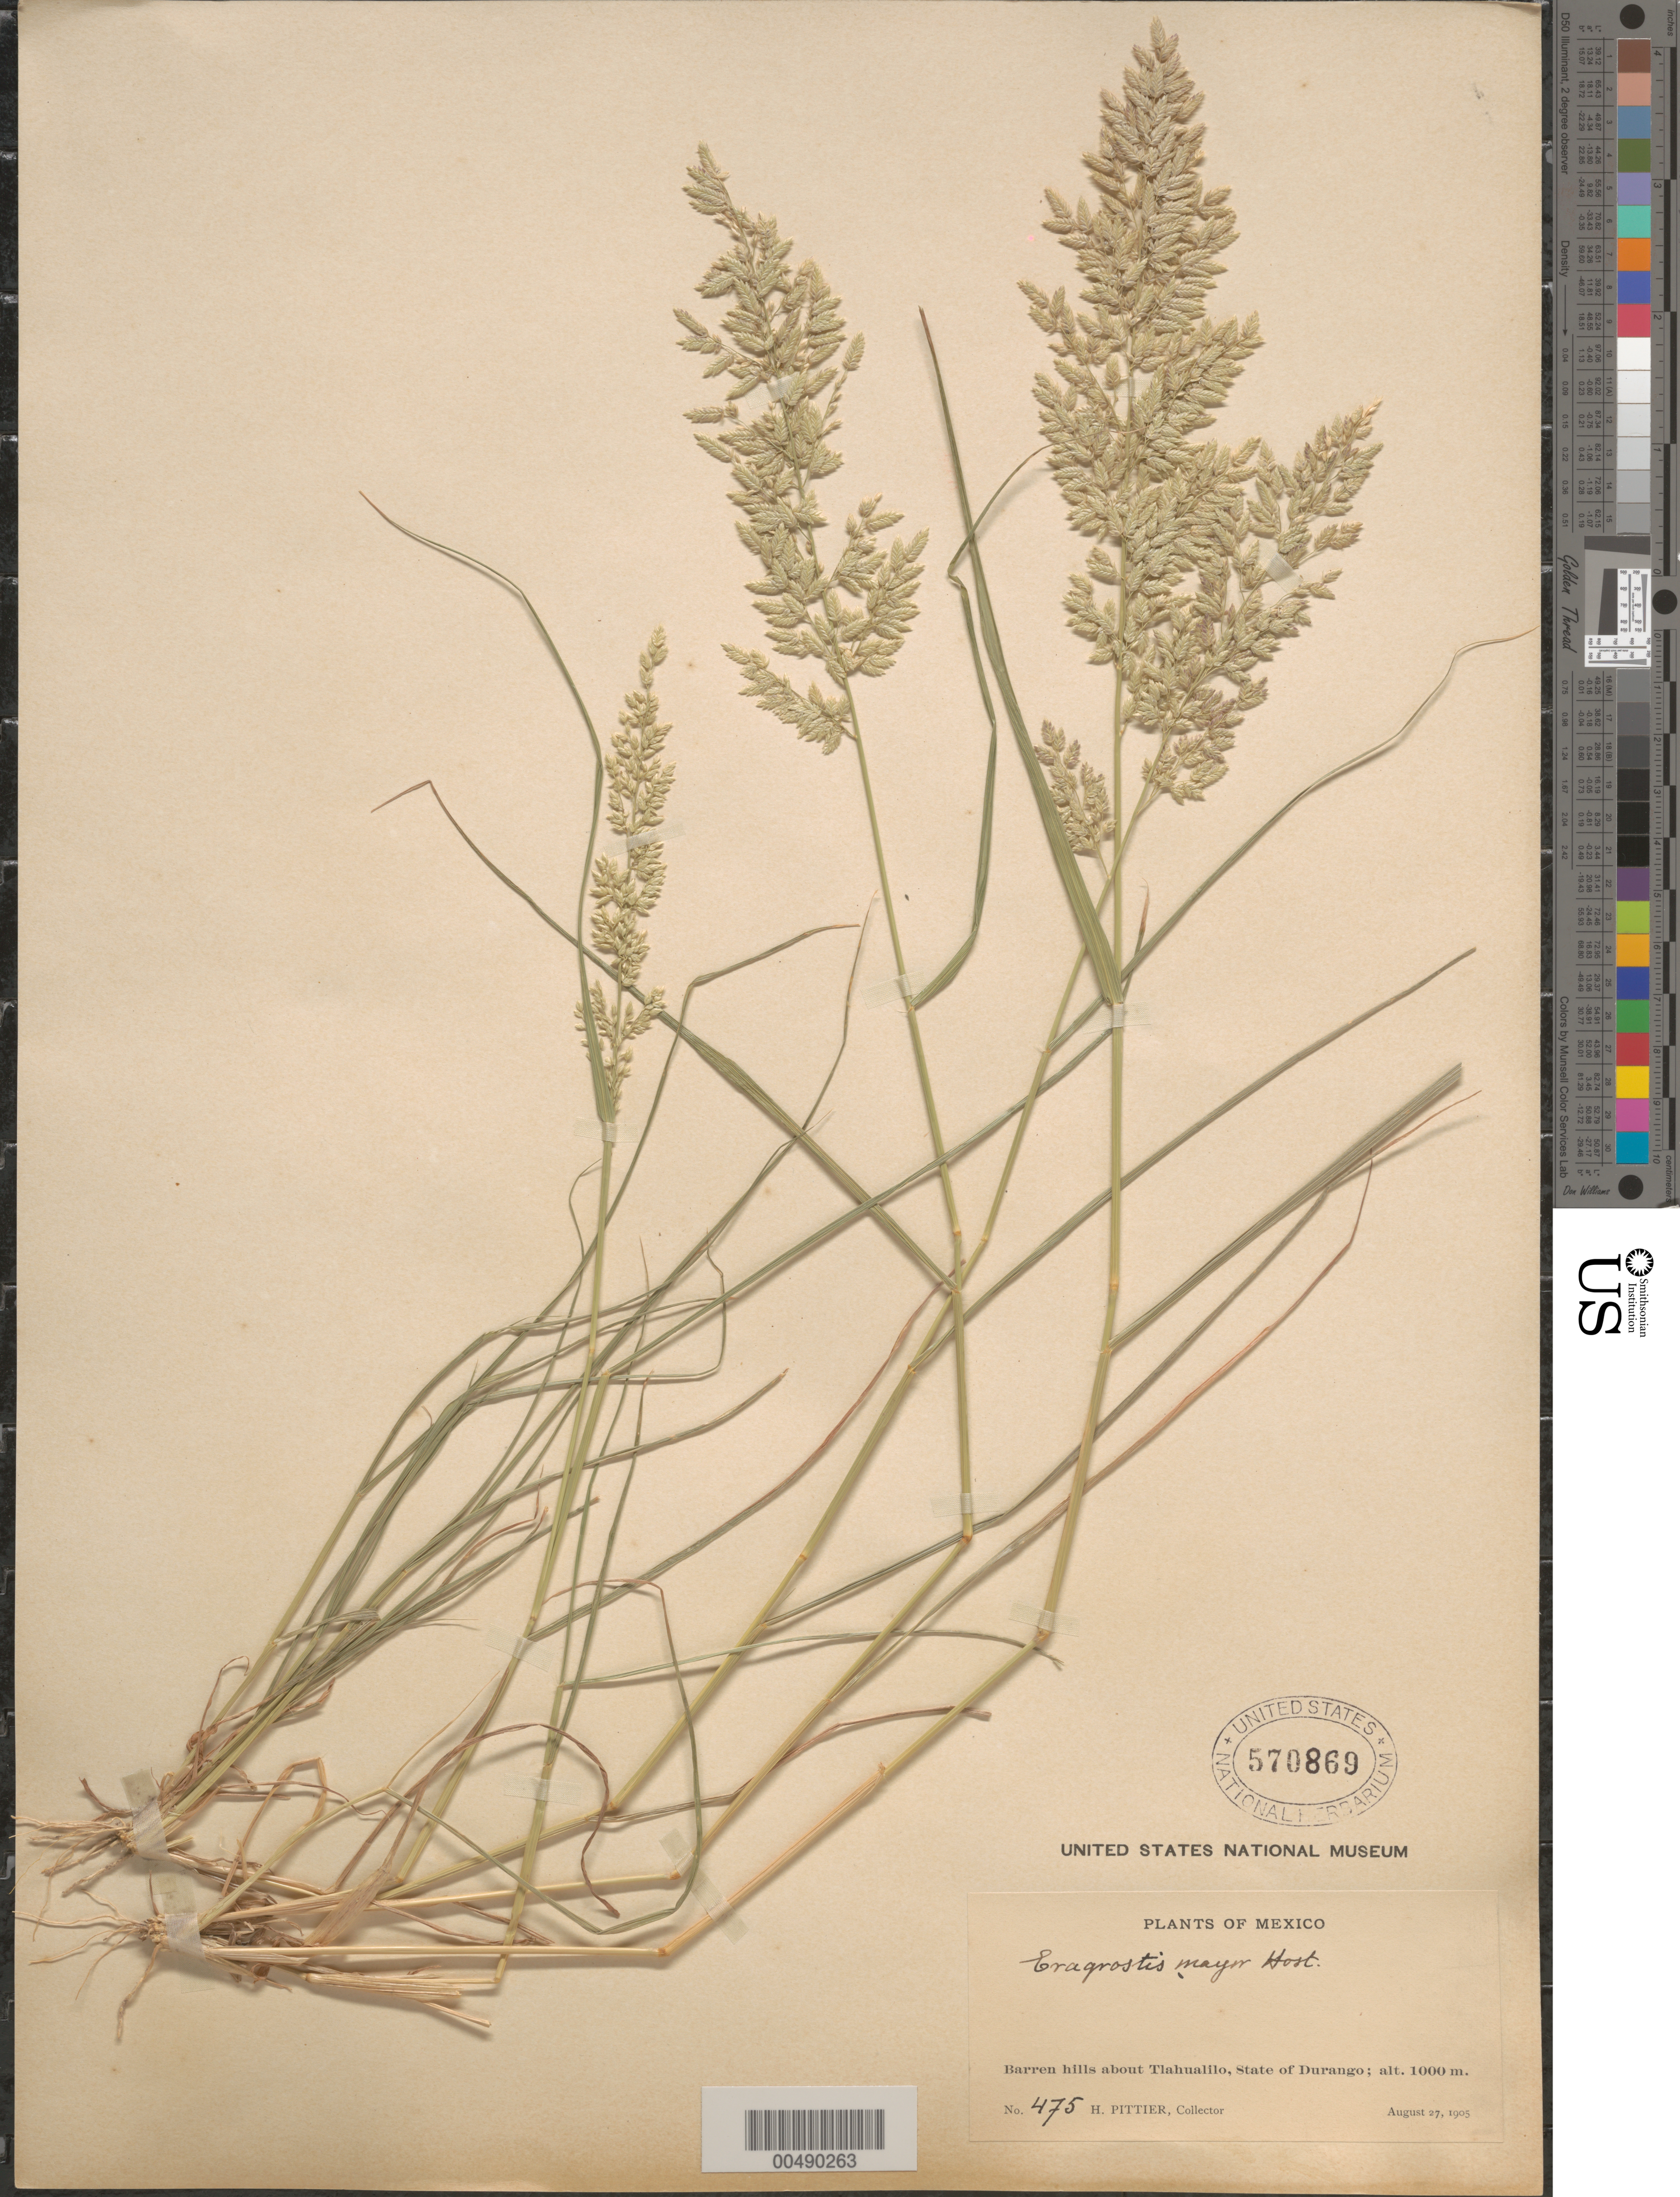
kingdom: Plantae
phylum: Tracheophyta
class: Liliopsida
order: Poales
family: Poaceae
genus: Eragrostis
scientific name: Eragrostis cilianensis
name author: (Bellardi) Vignolo ex Janch.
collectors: H. F. Pittier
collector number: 475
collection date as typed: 27 Aug 1905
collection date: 1905-08-27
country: Mexico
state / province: Durango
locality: About Tlahualilo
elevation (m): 1000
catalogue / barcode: US 570869